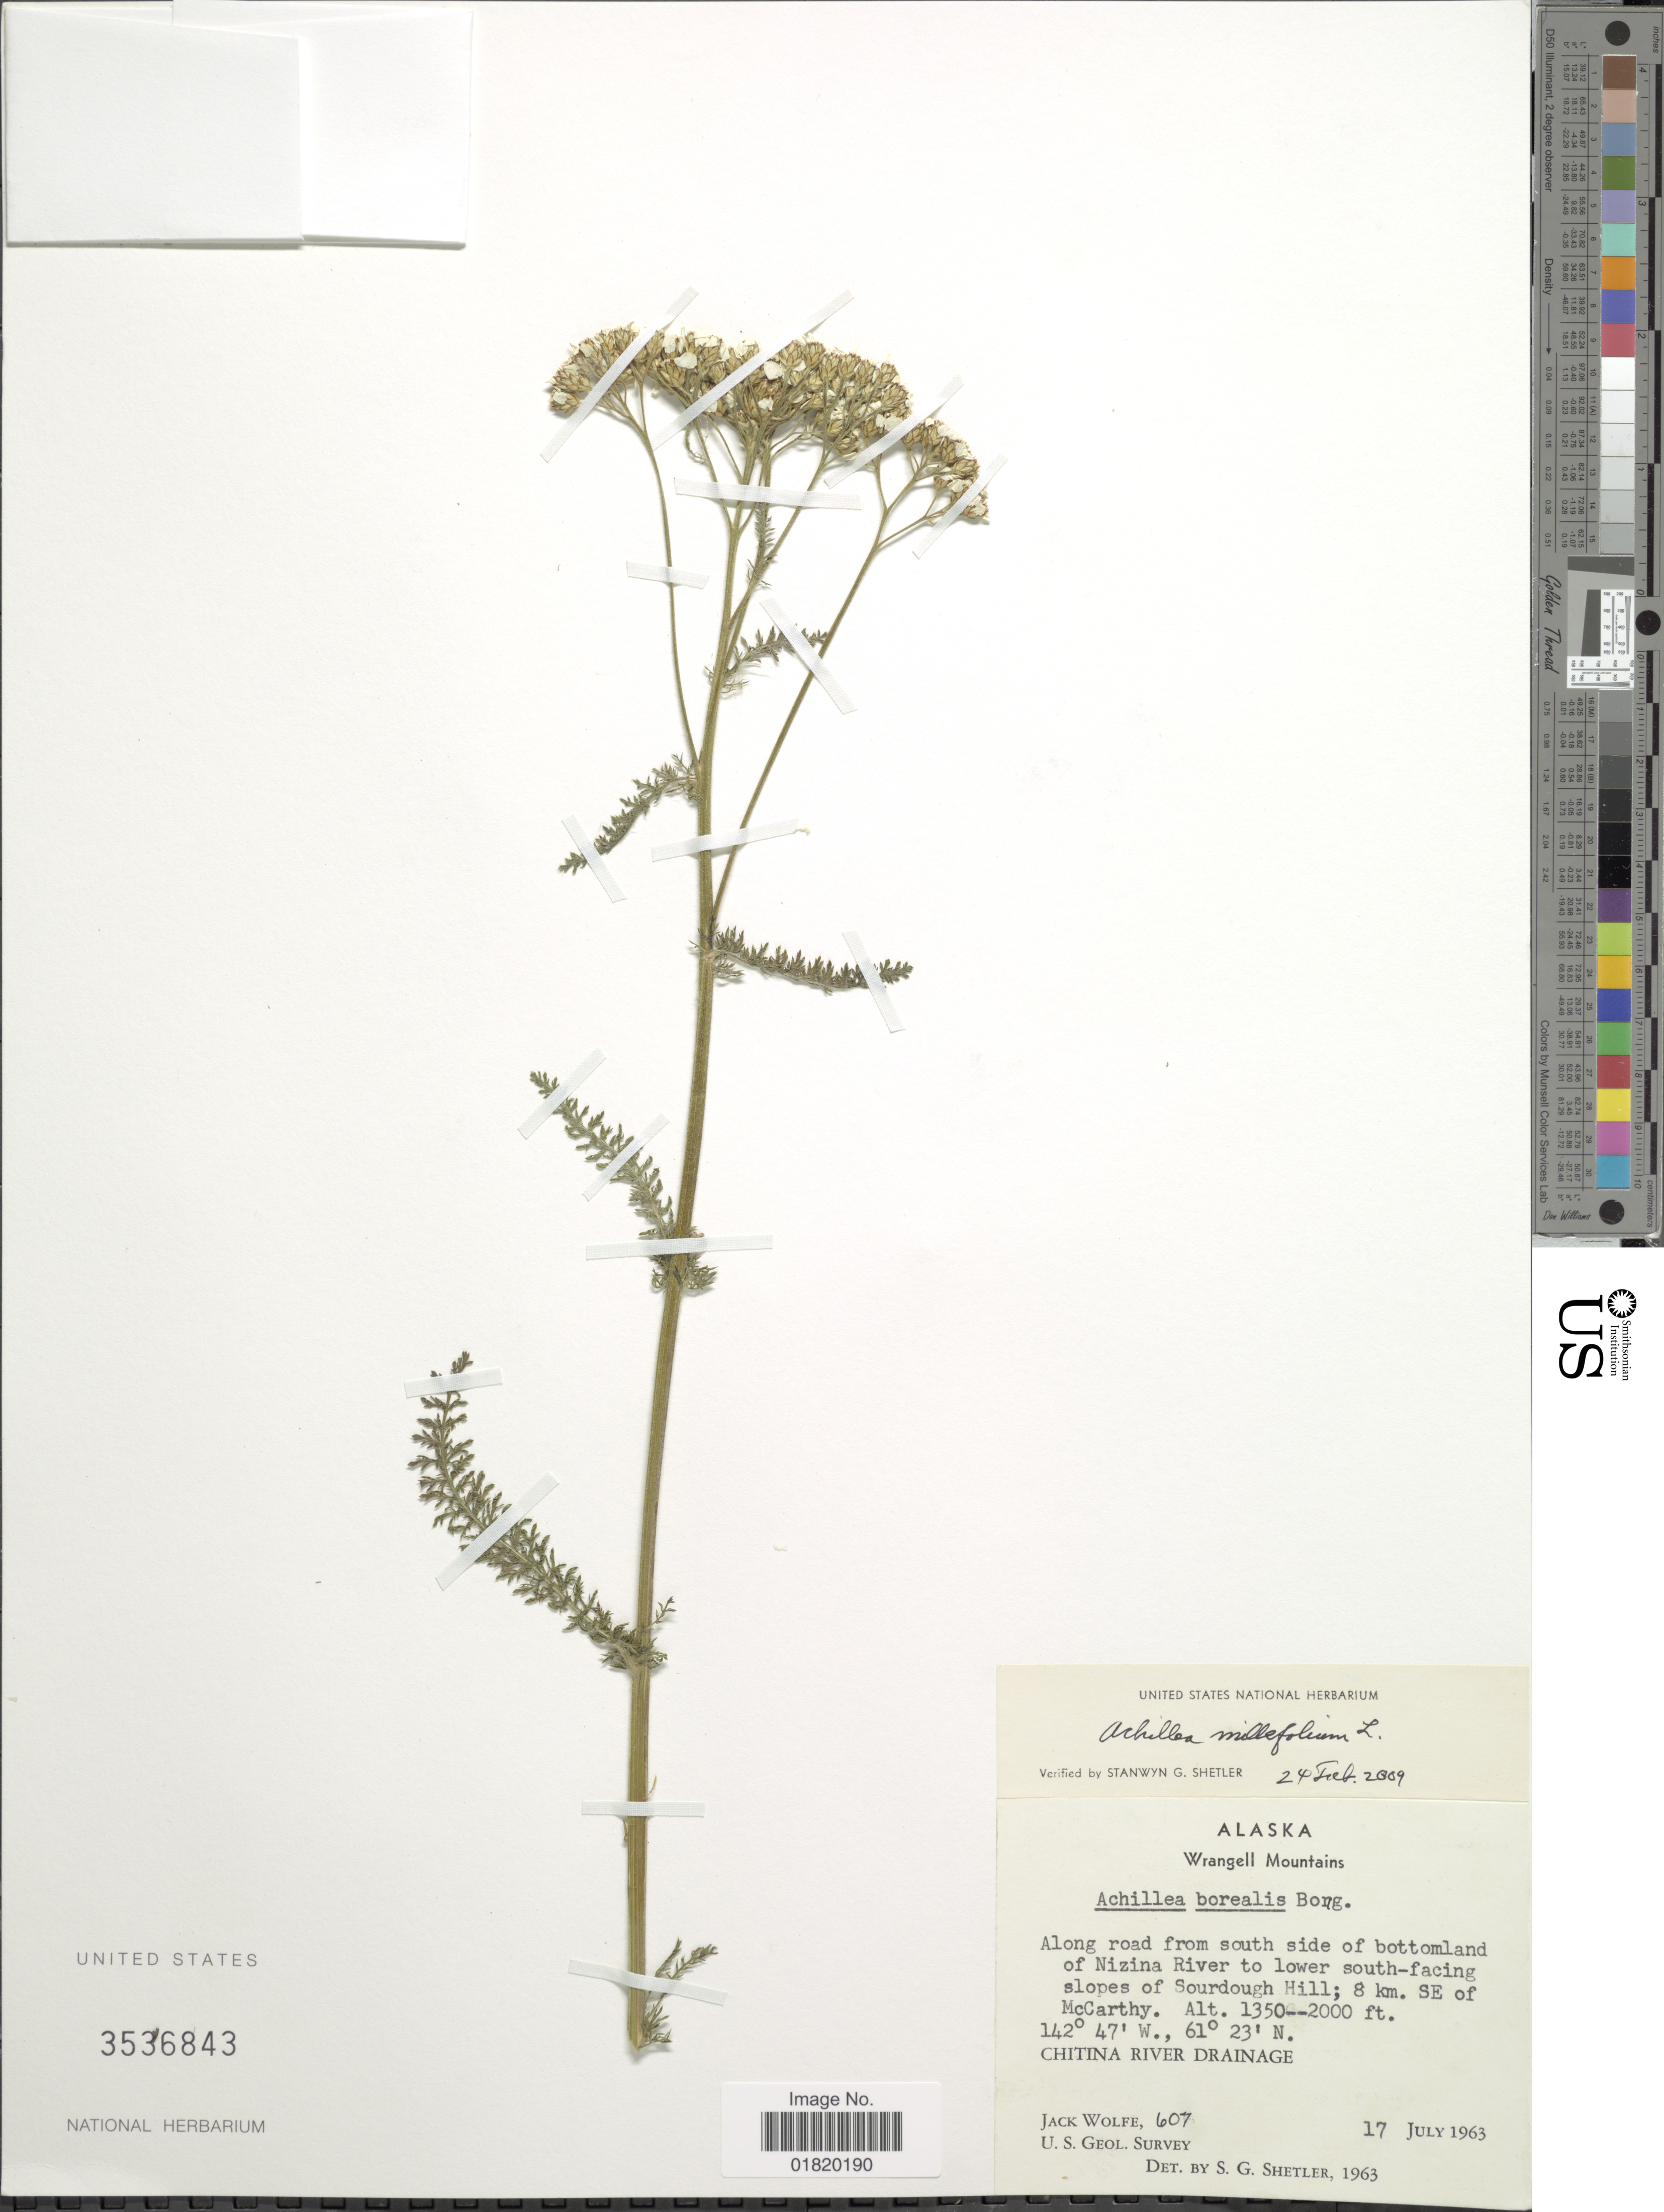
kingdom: Plantae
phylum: Tracheophyta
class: Magnoliopsida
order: Asterales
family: Asteraceae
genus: Achillea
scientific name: Achillea millefolium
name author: L.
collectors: J. Wolfe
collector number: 607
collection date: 1963-07-17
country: United States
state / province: Alaska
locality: Wrangell Mountains. Along road from south side of bottomland of Nizina River to lower south-facing slopes of Sourdough Hill; 8 km. SE of McCarthy. Chitina River Drainage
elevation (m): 411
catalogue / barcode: US 3563843